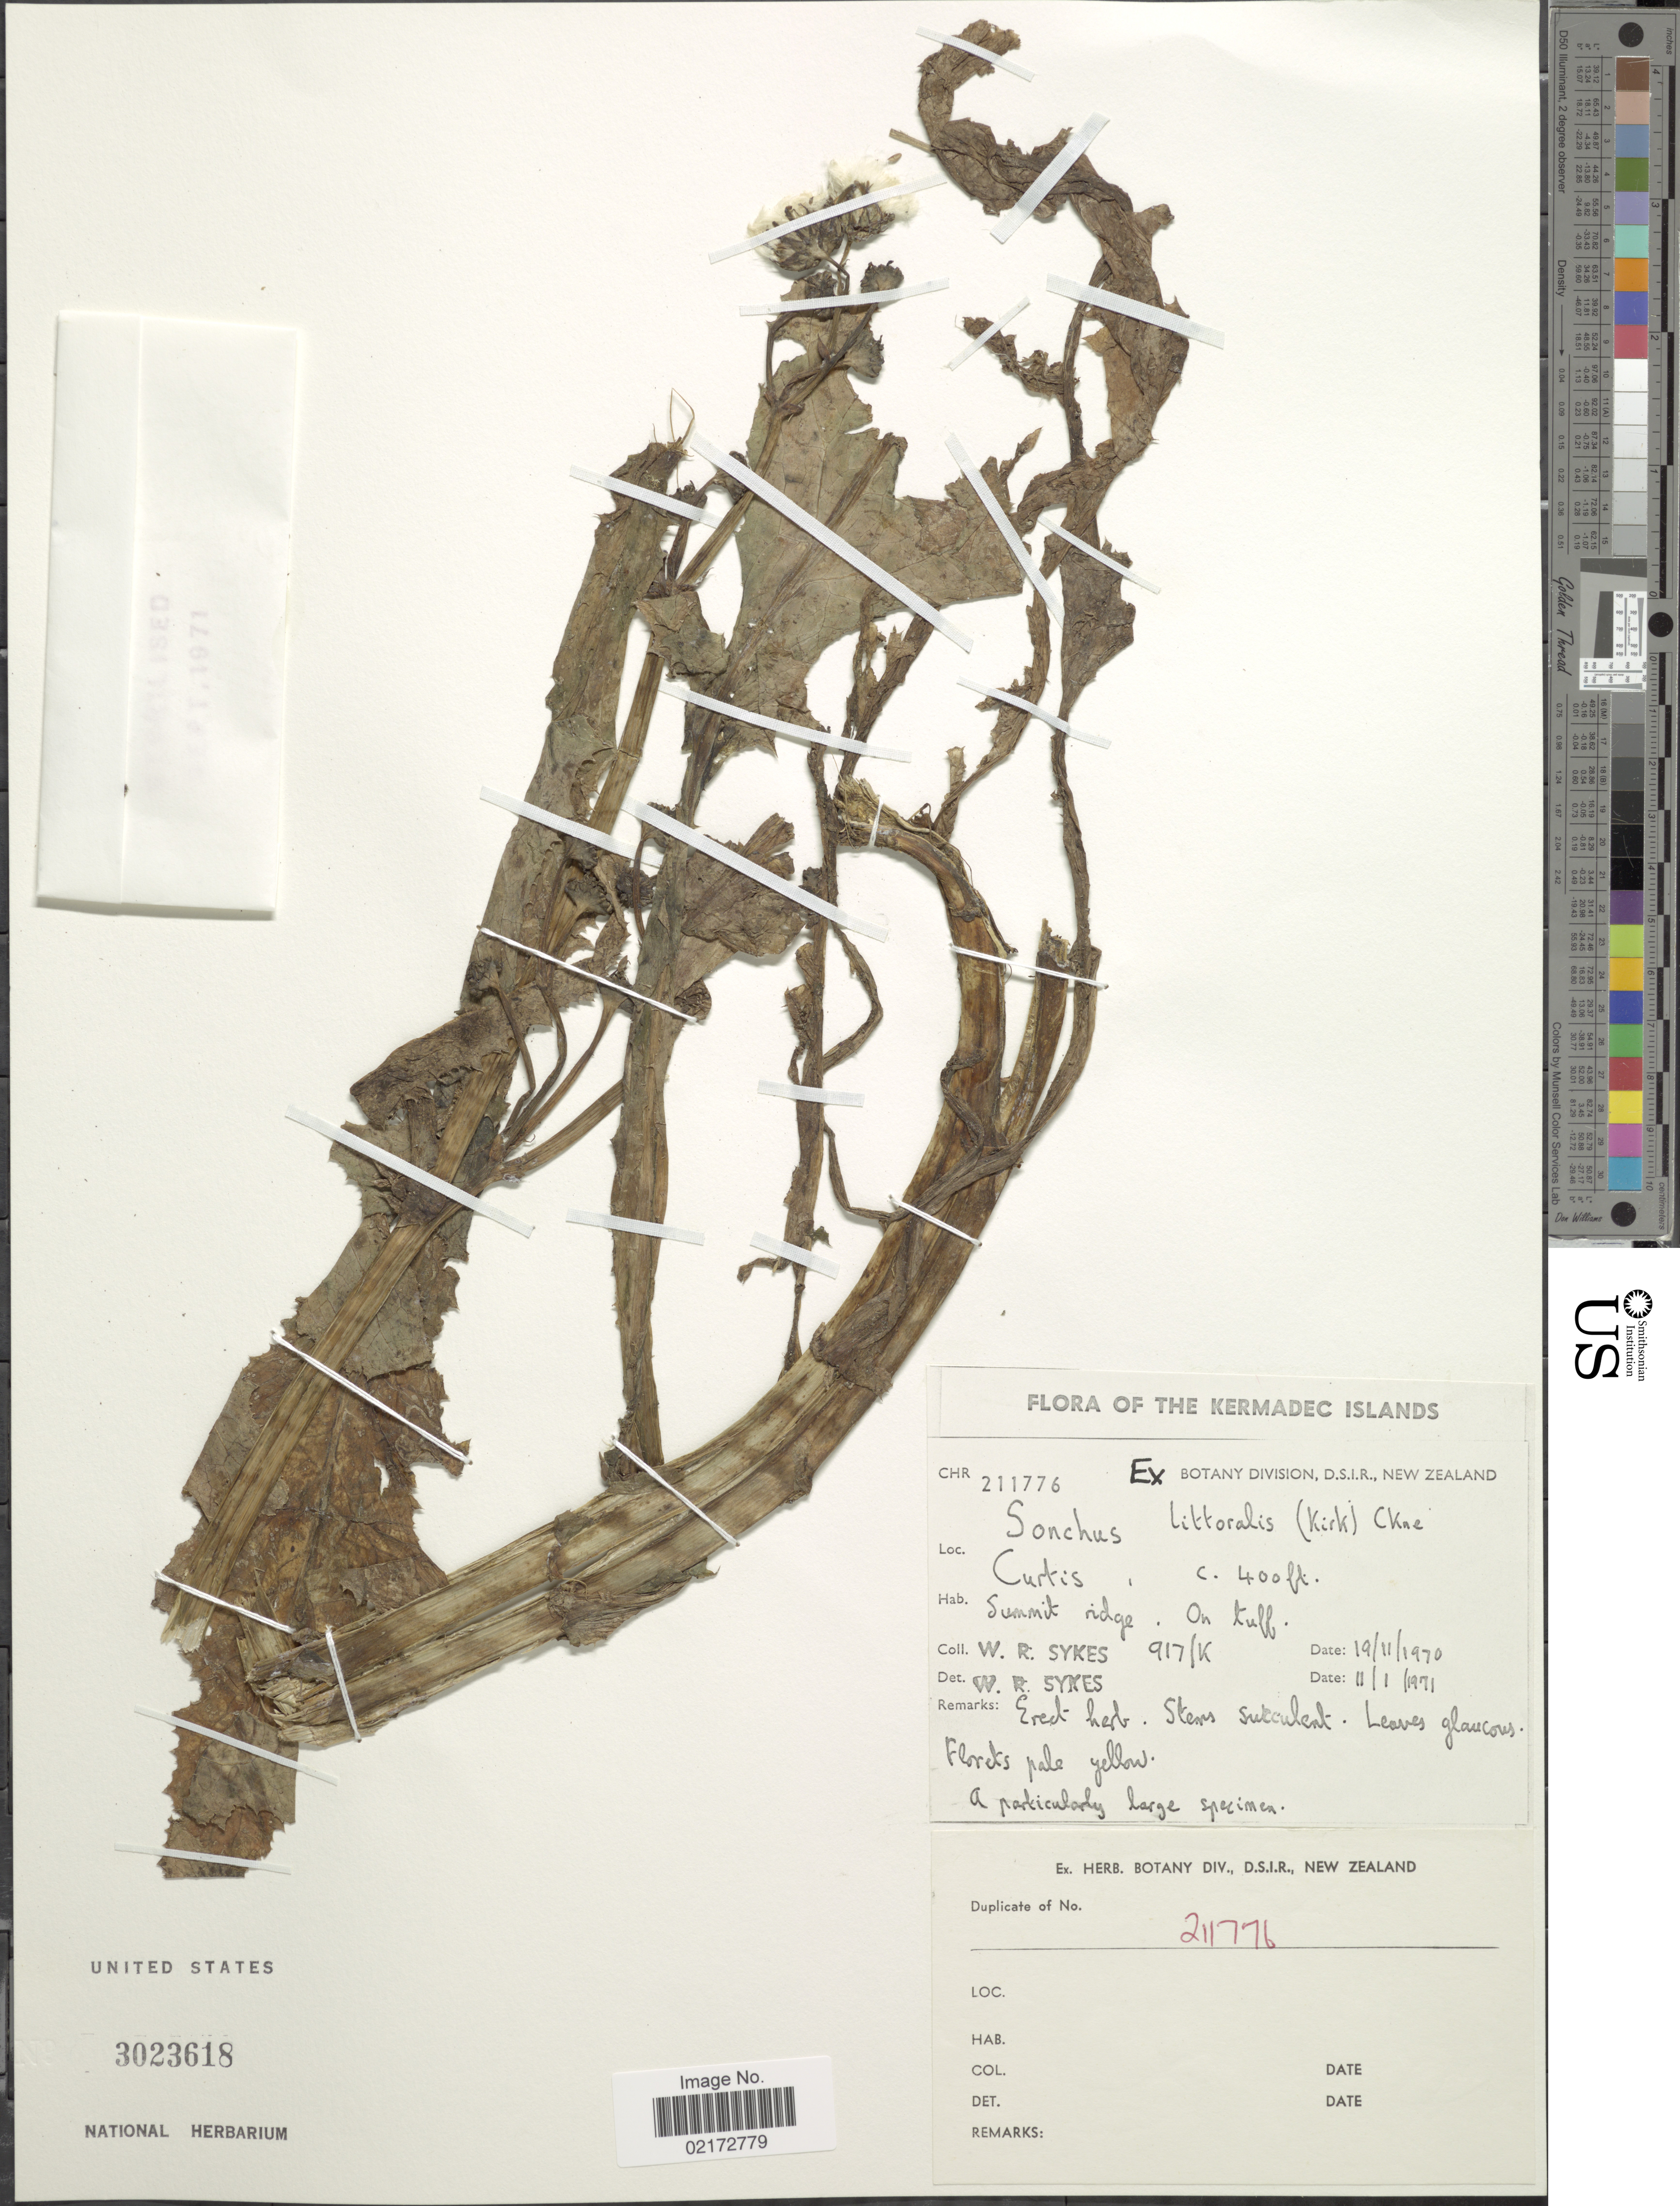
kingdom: Plantae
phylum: Tracheophyta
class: Magnoliopsida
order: Asterales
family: Asteraceae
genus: Sonchus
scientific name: Sonchus littoralis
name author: (Kirk) Allan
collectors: W. R. Sykes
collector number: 211776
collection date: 1970-11-19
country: New Zealand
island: Curtis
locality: Kermadec Islands. Curtis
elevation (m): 122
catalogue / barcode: US 3023618